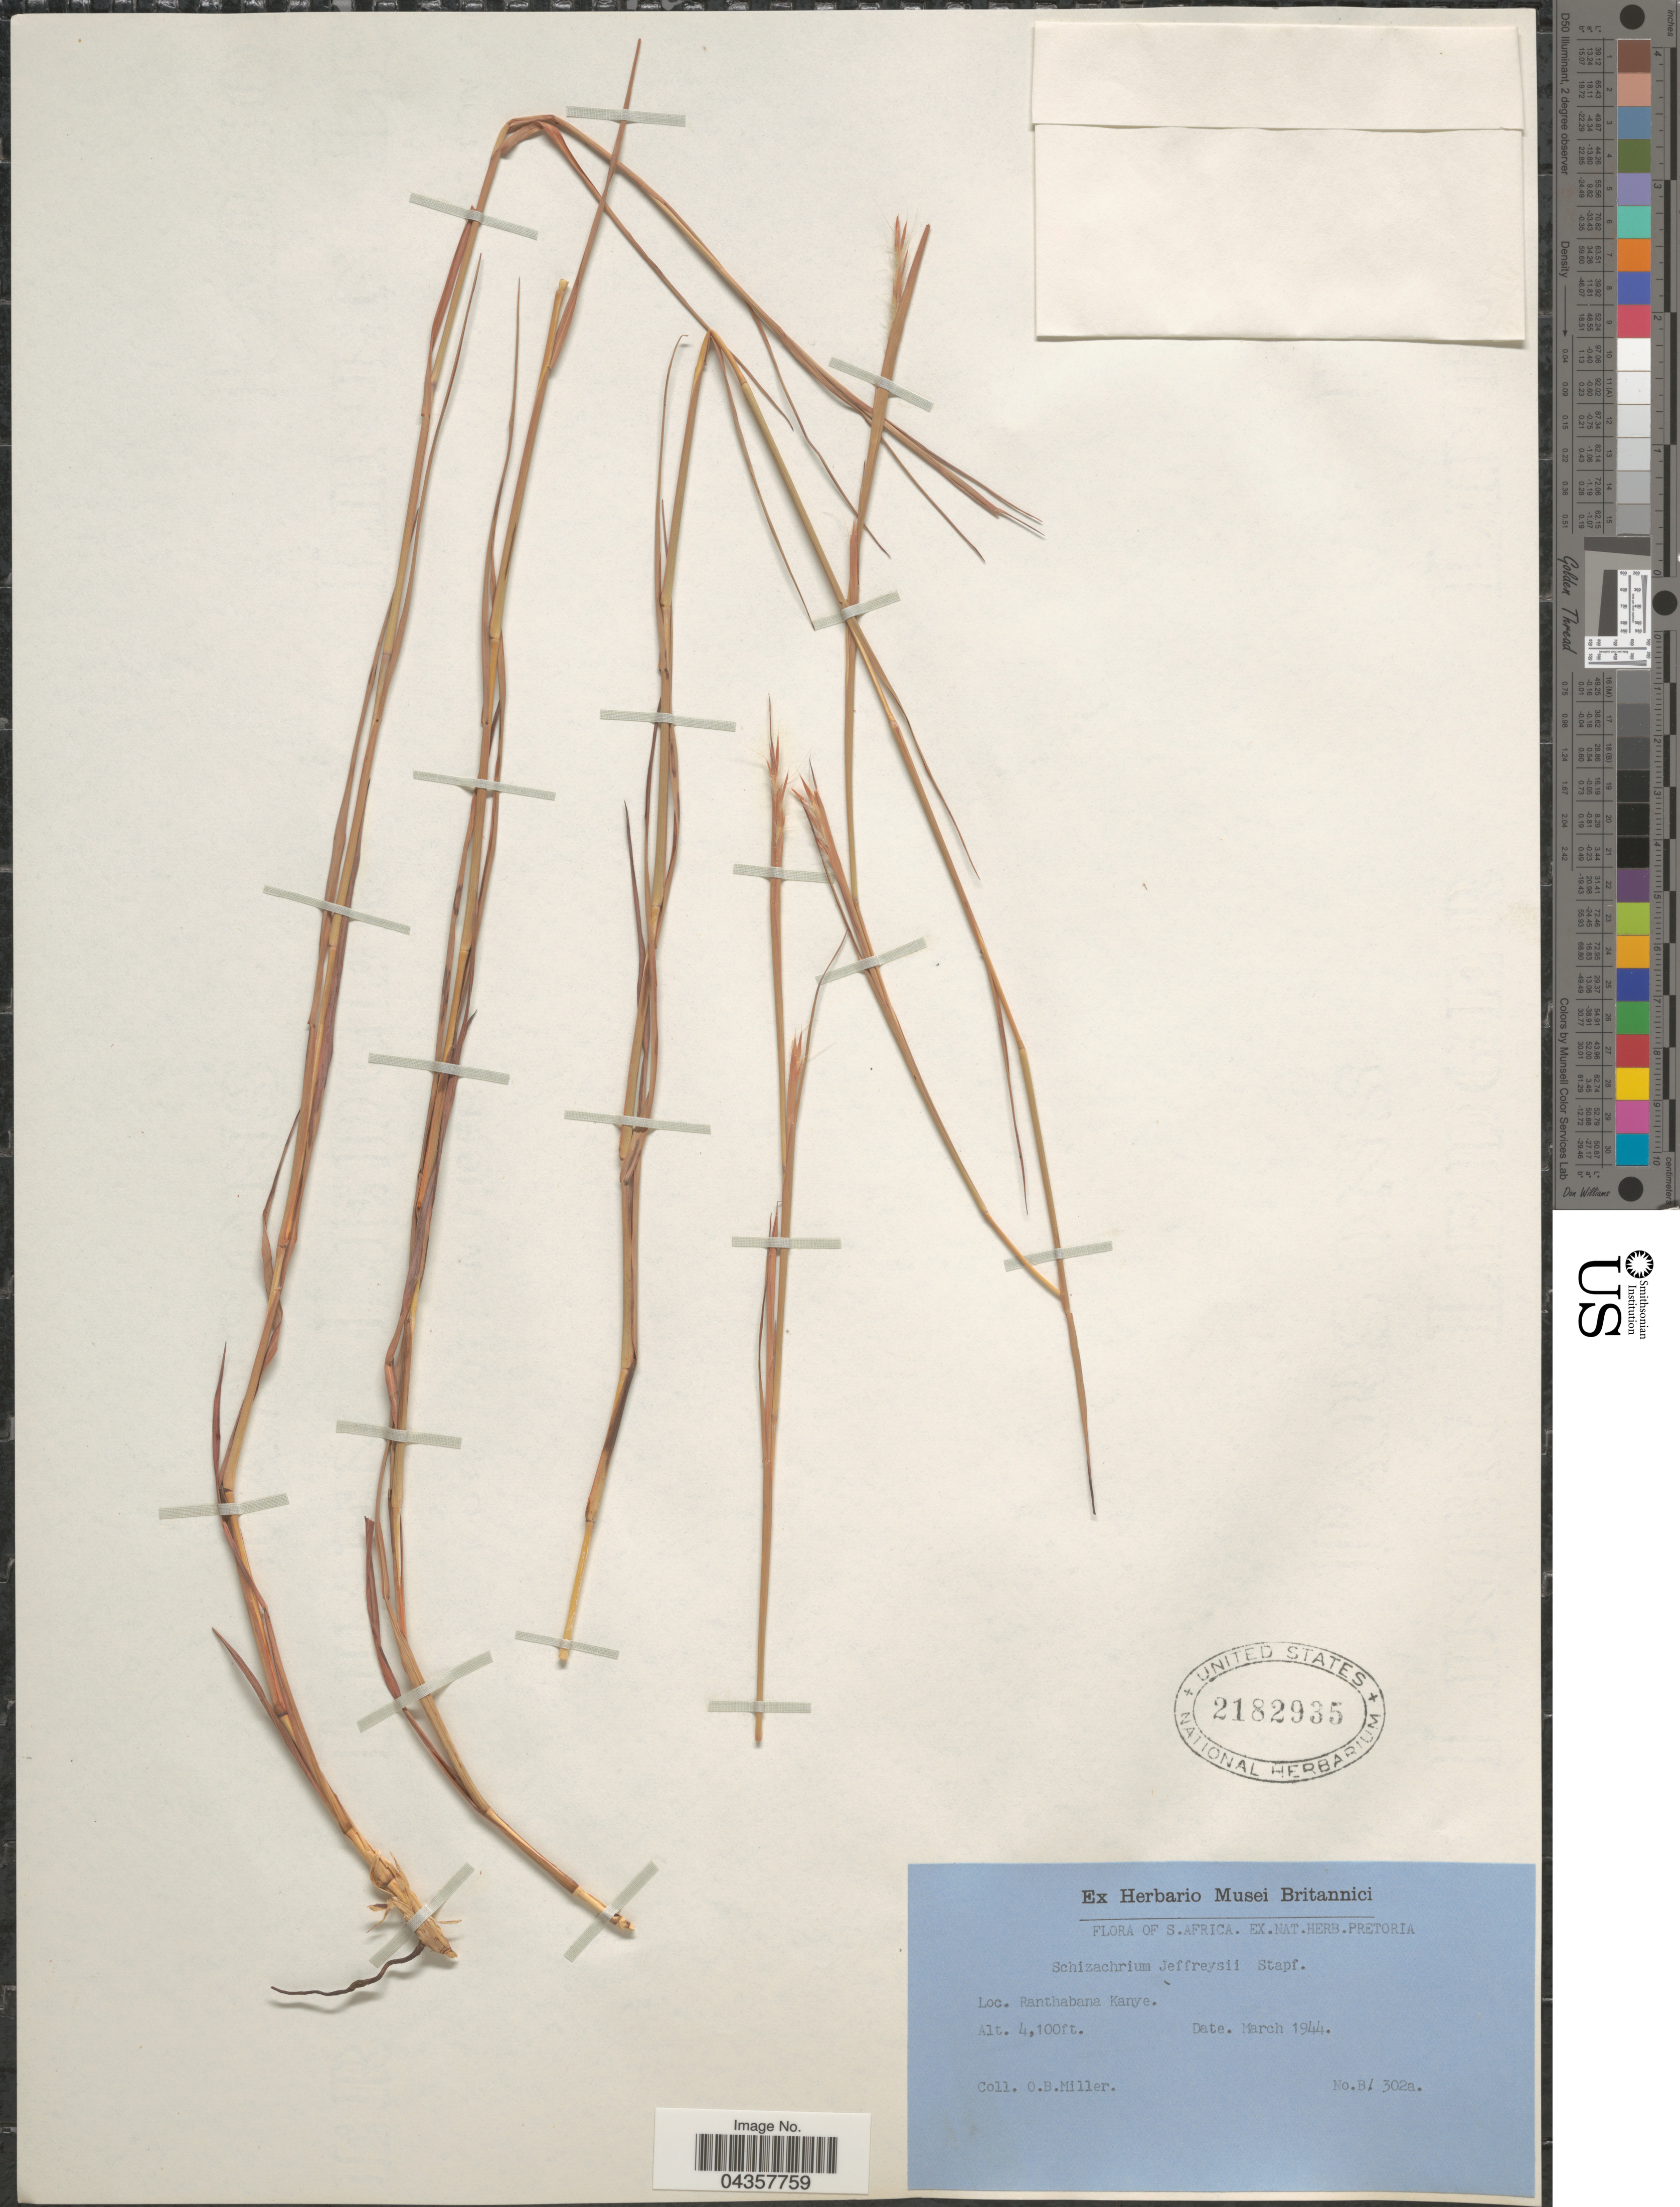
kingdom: Plantae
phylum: Tracheophyta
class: Liliopsida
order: Poales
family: Poaceae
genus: Schizachyrium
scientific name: Schizachyrium jeffreysii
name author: (Hack.) Stapf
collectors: O. B. Miller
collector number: B/302a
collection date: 1944-03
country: South Africa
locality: Ranthabana Kanye.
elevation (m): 1250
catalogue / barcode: US 2182935